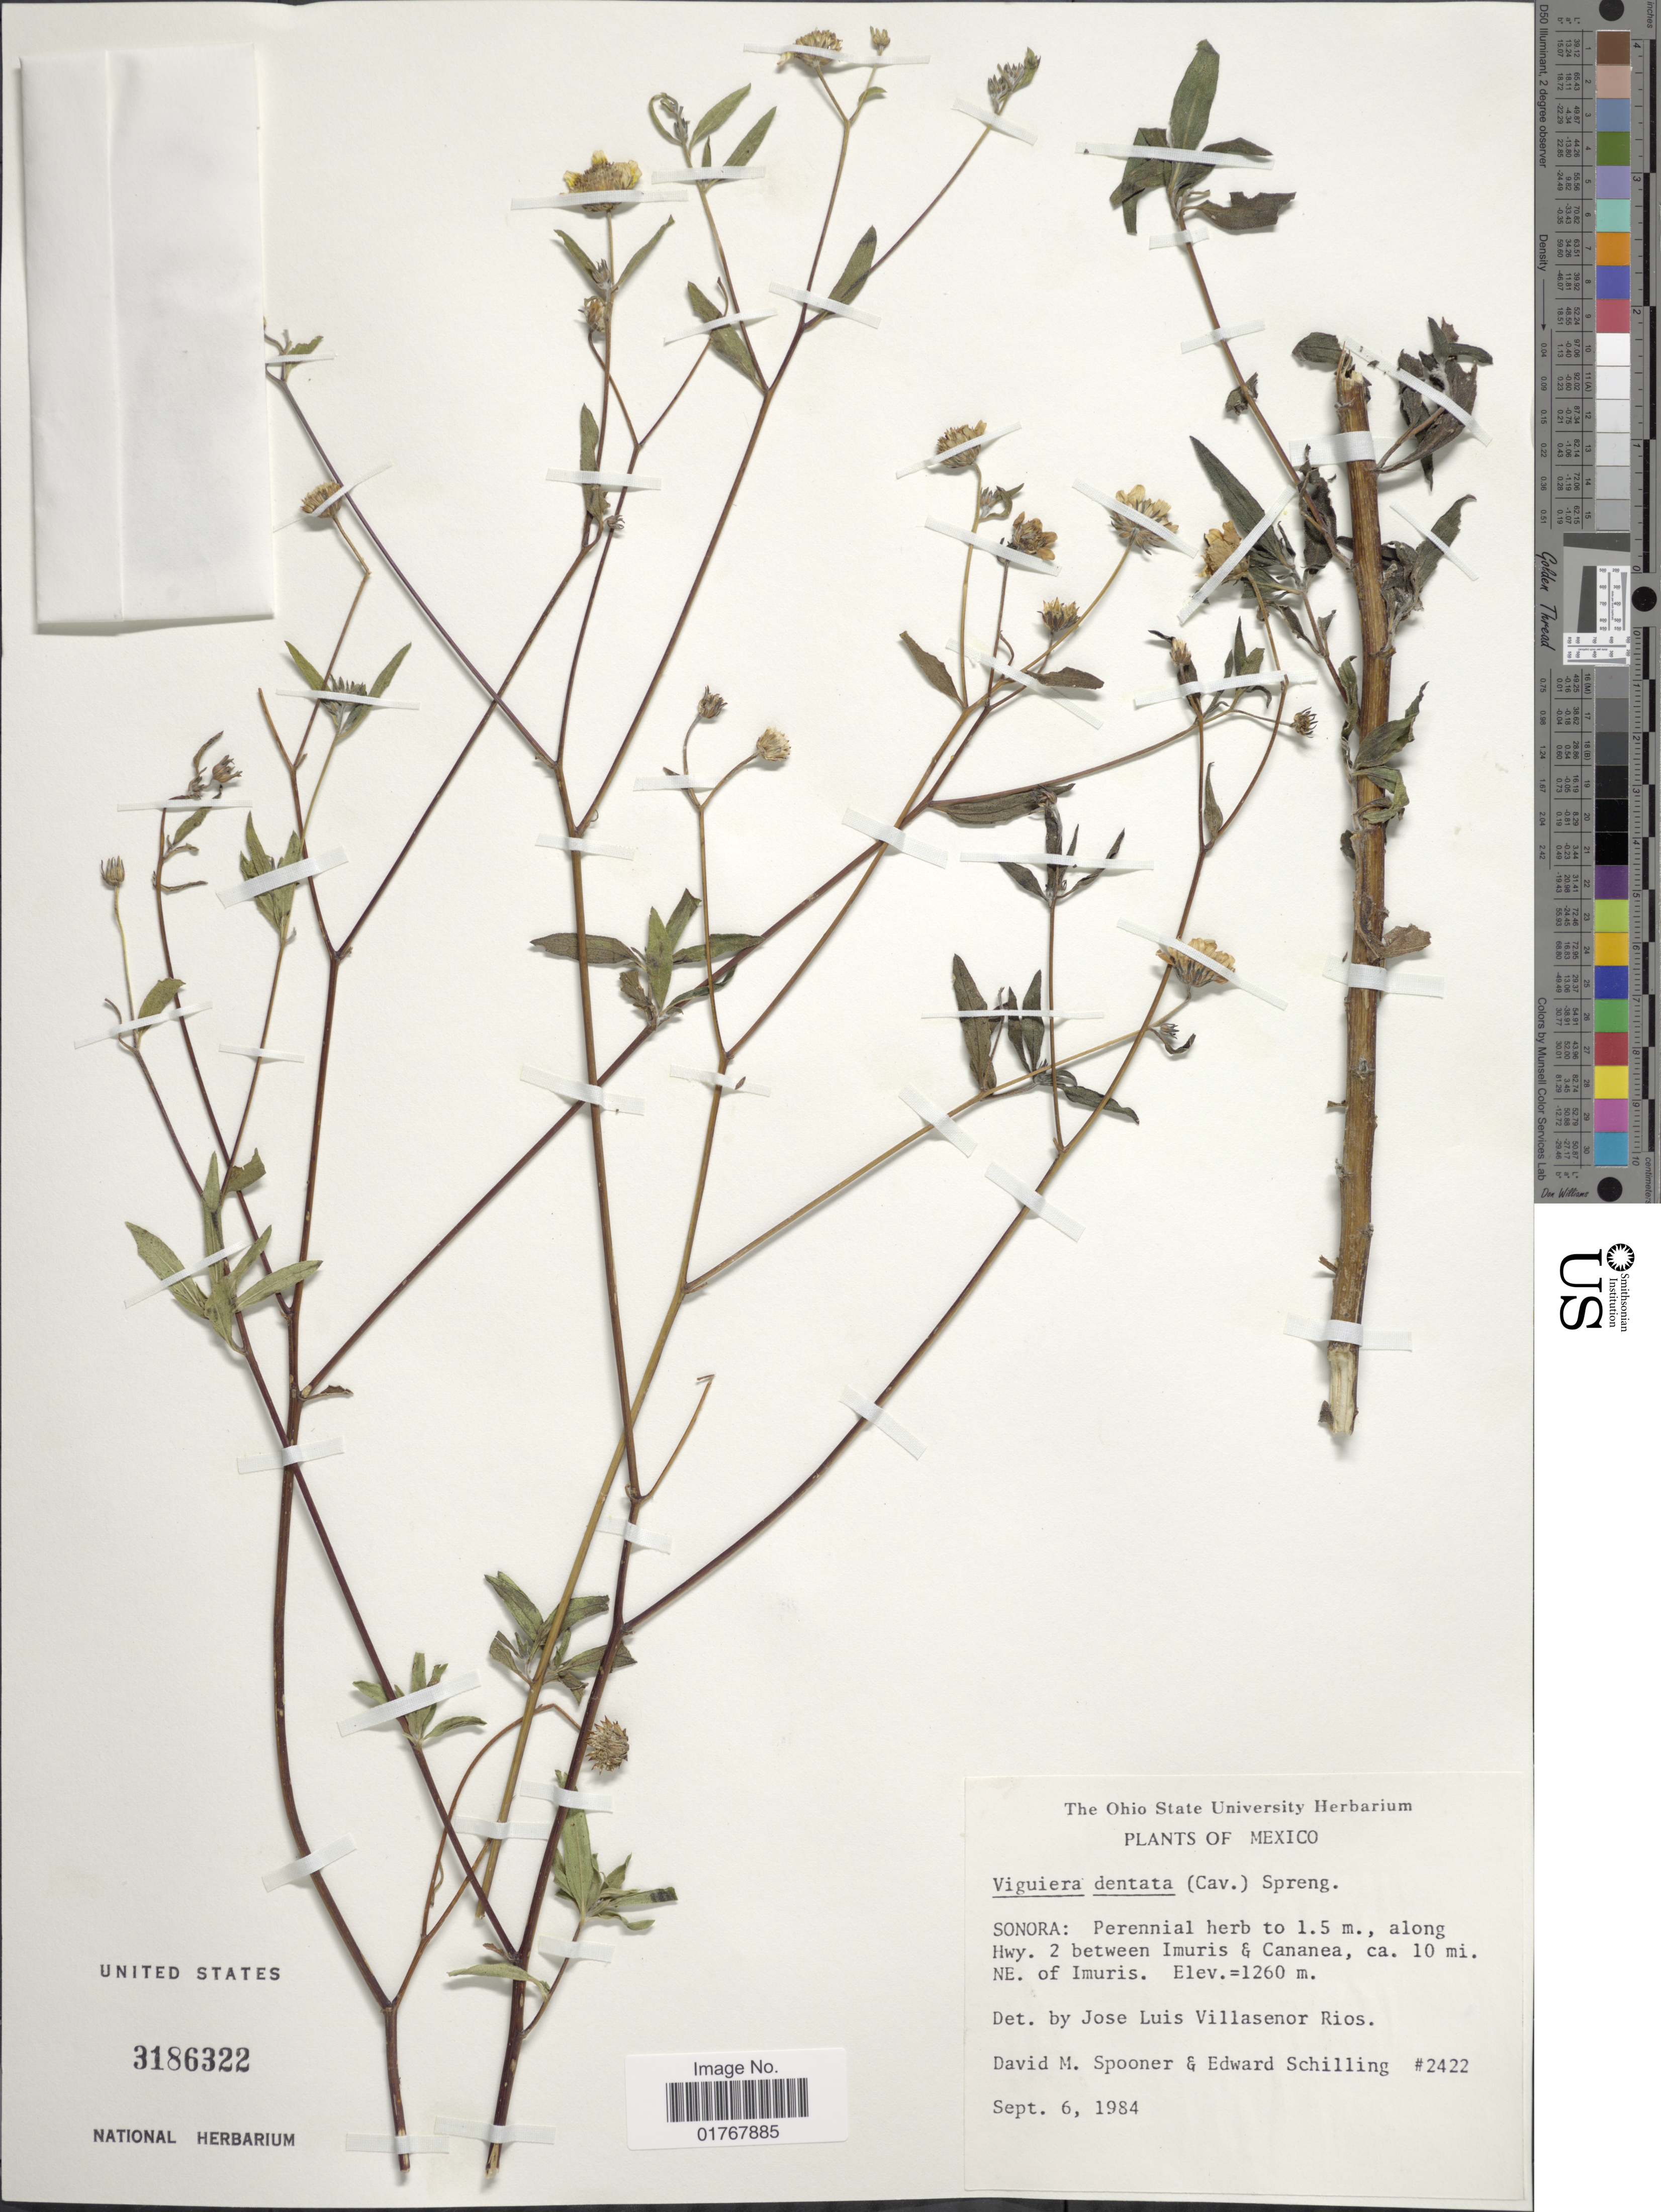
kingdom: Plantae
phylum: Tracheophyta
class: Magnoliopsida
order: Asterales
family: Asteraceae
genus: Viguiera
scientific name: Viguiera dentata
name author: (Cav.) Spreng.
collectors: D. Spooner & E. E. Schilling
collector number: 2422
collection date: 1984-09-06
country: Mexico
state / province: Sonora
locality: Along Hwy. 2 between Imuris & Cananea, ca 10 mi NE of Imuris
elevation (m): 1260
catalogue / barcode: US 3186322